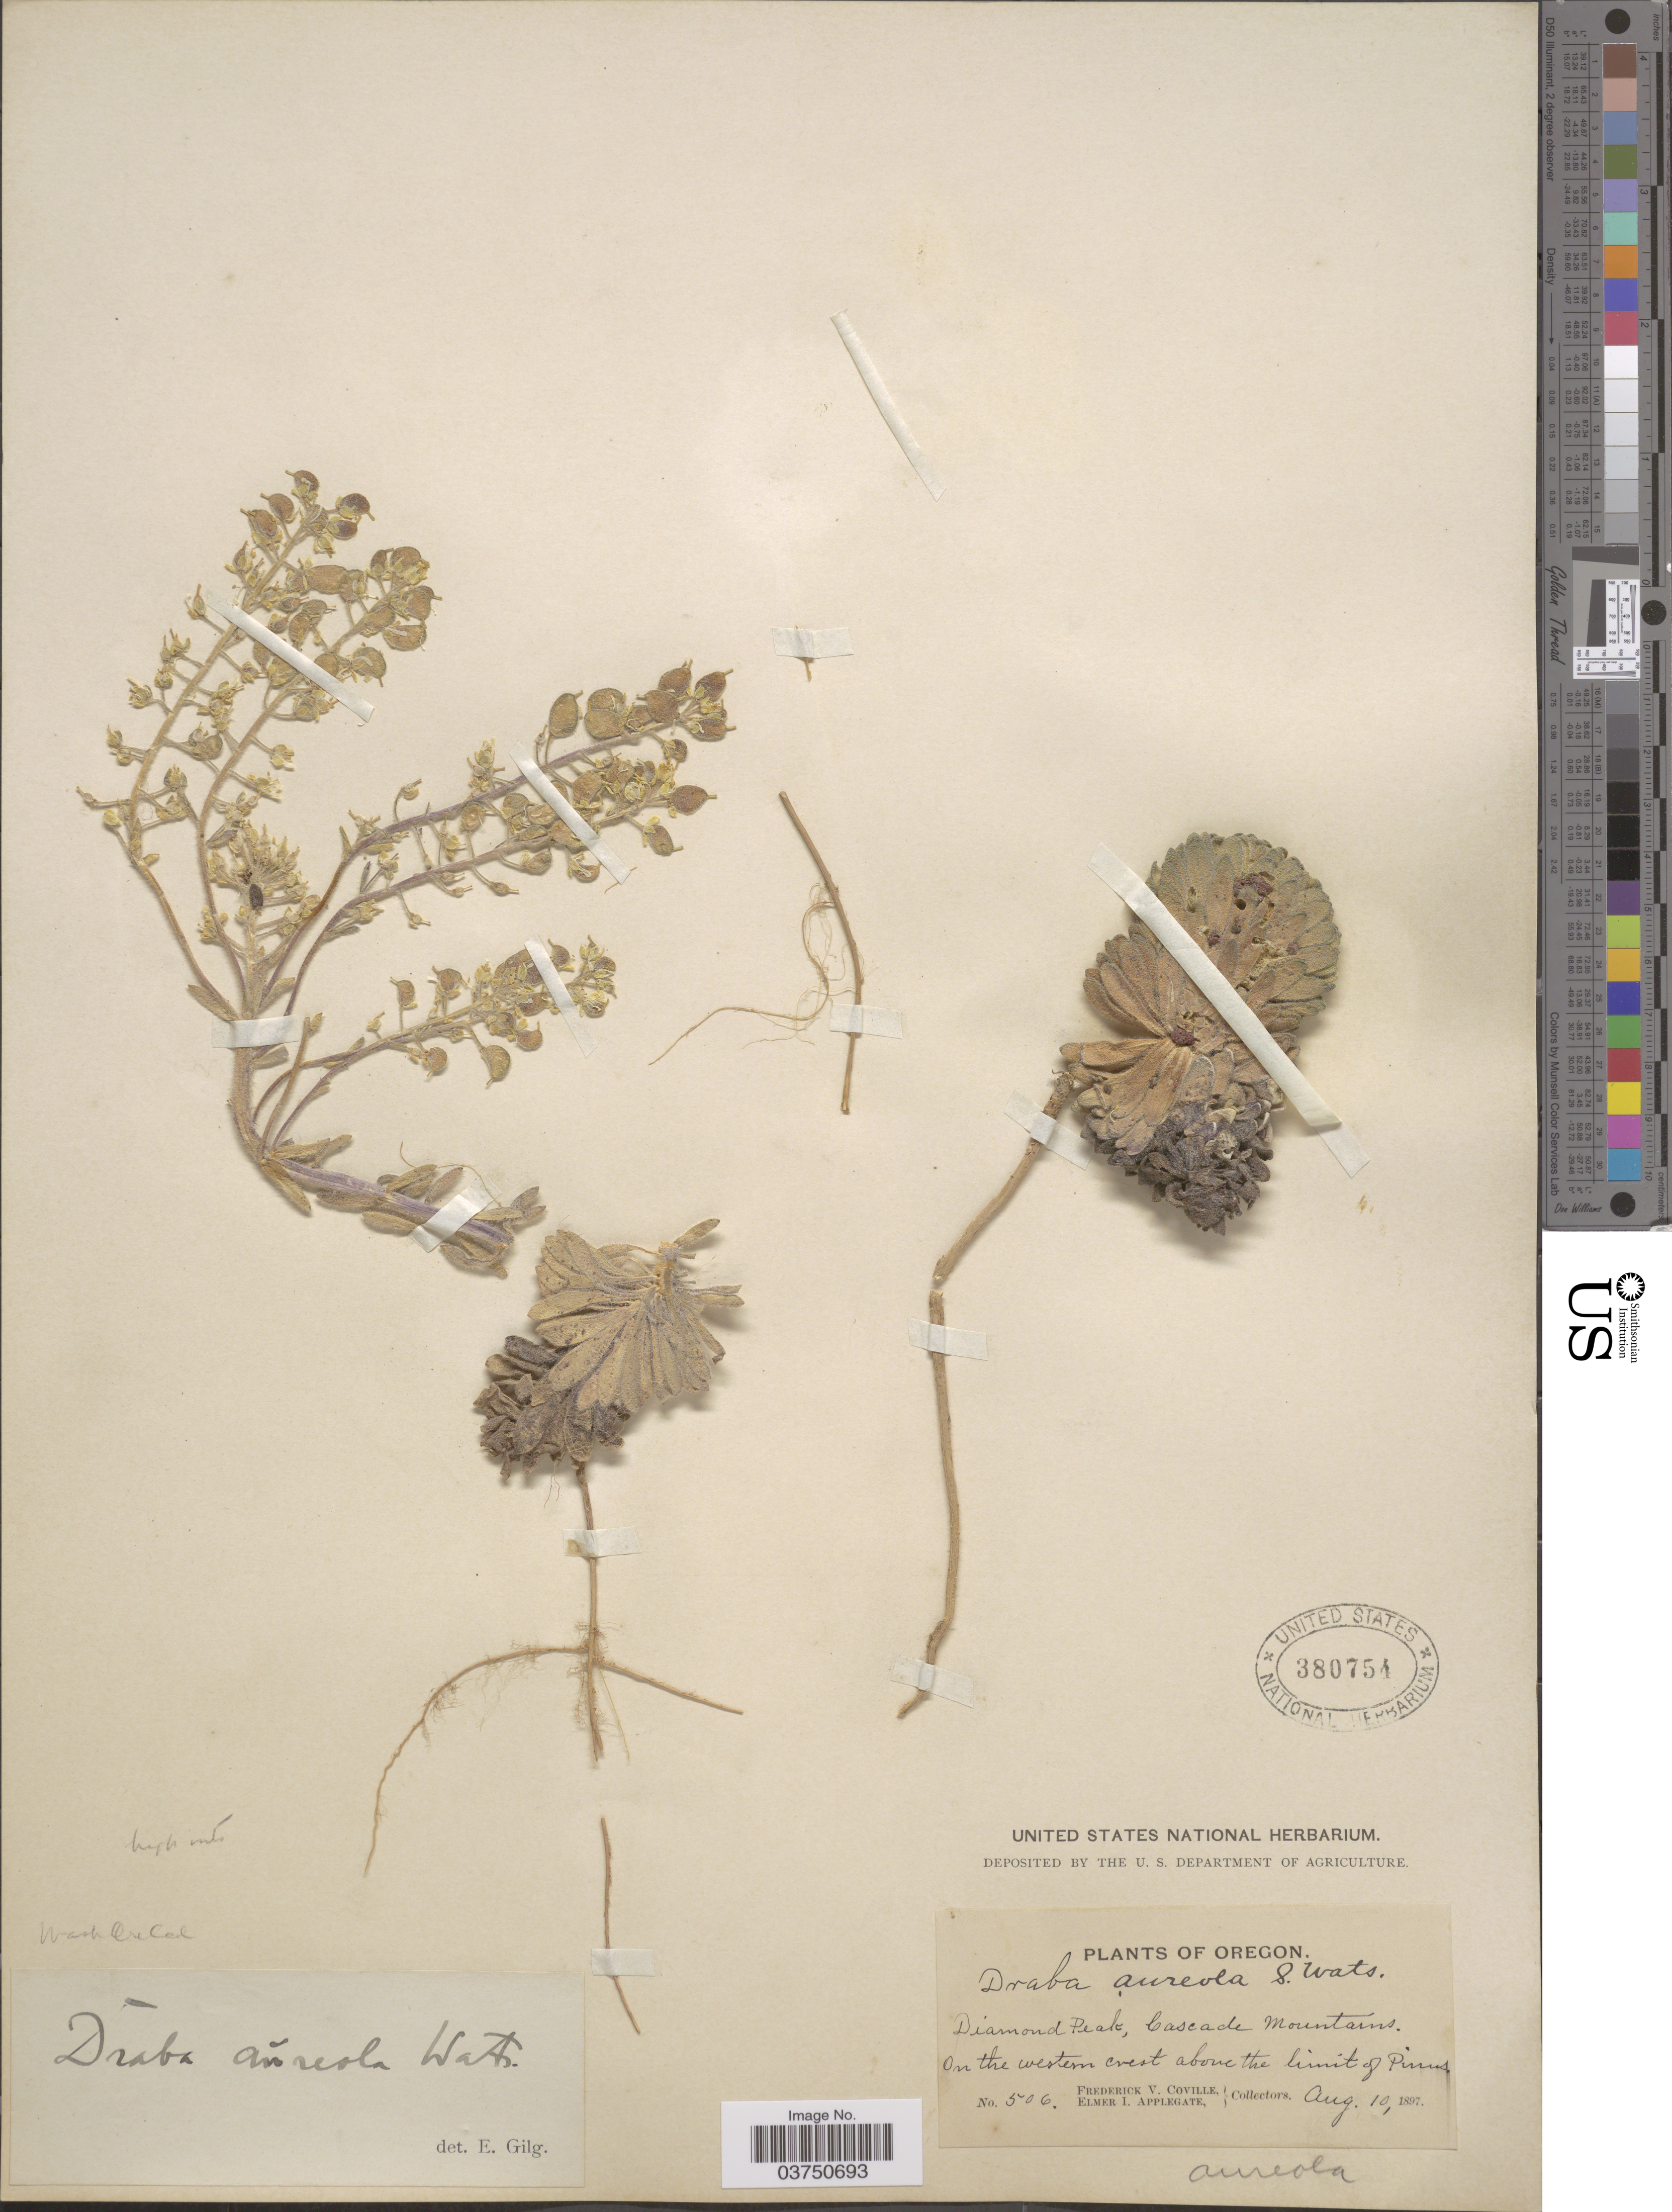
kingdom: Plantae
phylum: Tracheophyta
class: Magnoliopsida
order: Brassicales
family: Brassicaceae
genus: Draba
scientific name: Draba aureola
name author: S. Watson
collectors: F. V. Coville & E. I. Applegate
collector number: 506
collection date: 1897-08-10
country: United States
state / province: Oregon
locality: Diamond Peak, Cascade Mountains. On the western crest above the limit of Pinus.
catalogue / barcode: US 380754